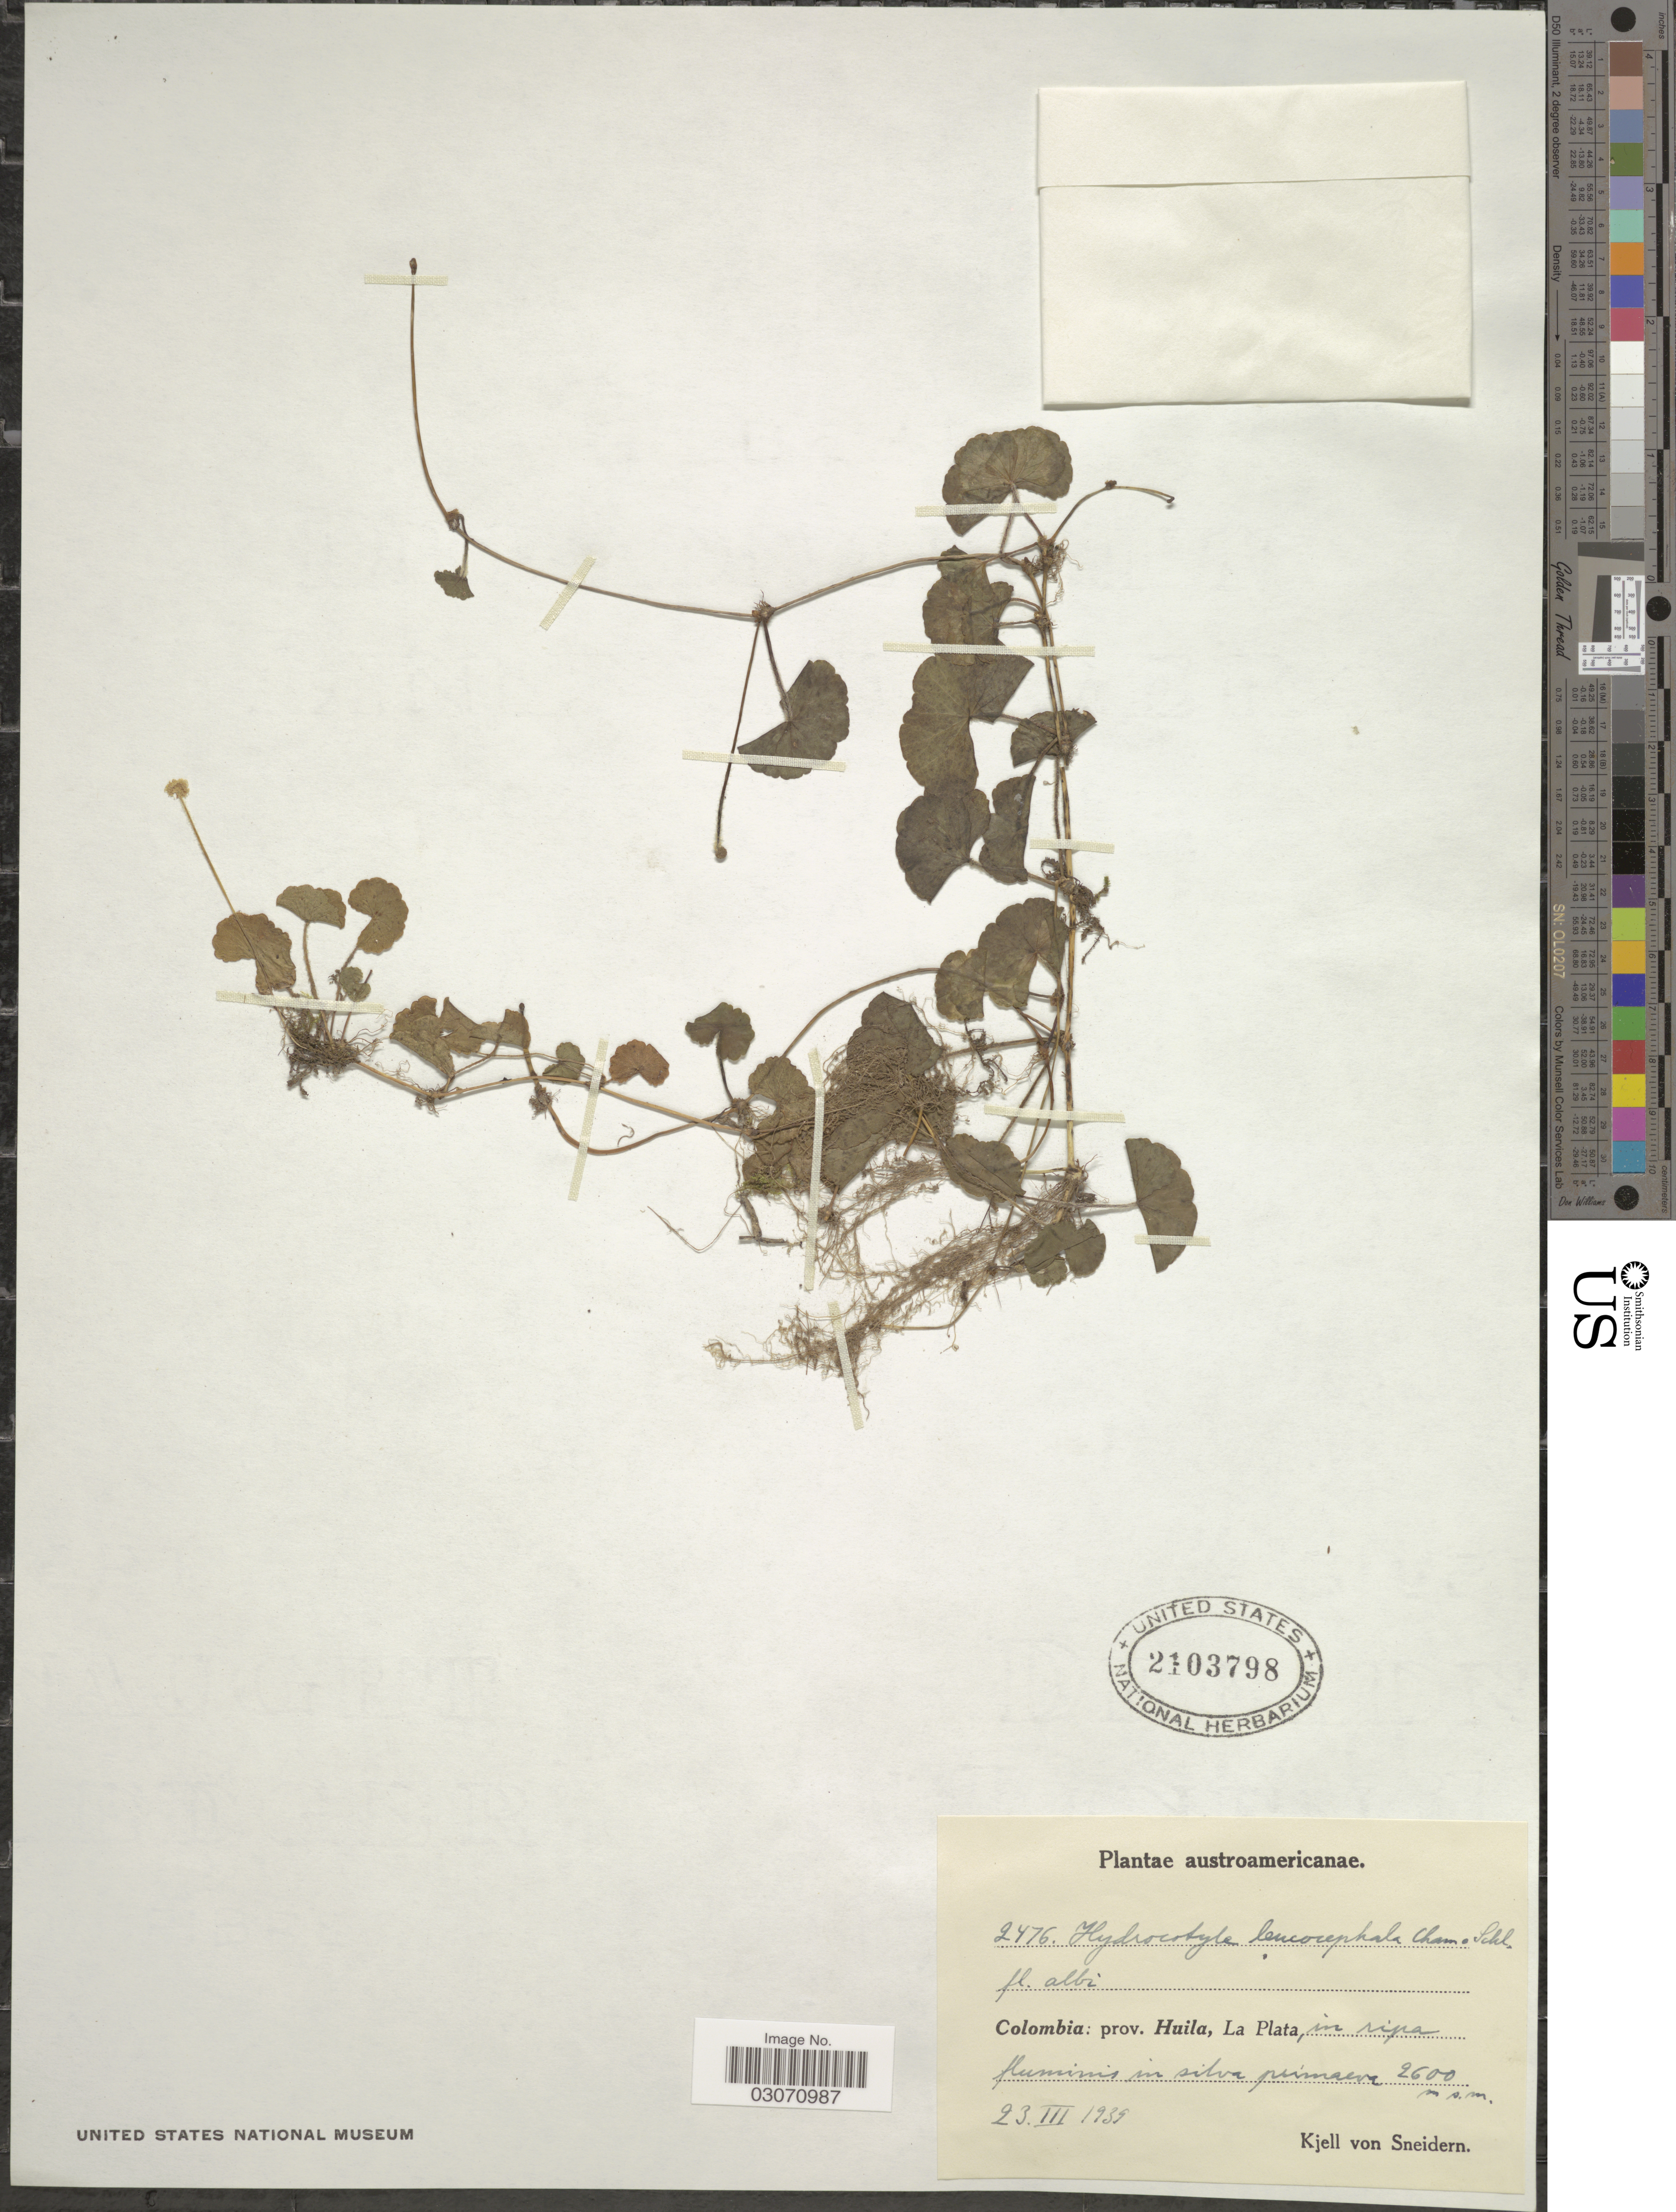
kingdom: Plantae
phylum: Tracheophyta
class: Magnoliopsida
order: Apiales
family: Araliaceae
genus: Hydrocotyle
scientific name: Hydrocotyle leucocephala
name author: Cham. & Schltdl.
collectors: K. von Sneidern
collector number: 2476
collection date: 1939-03-23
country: Colombia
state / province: Huila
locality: Prov. Huila, La Plata, in ripa fluminis in silva primaeva.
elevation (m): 2600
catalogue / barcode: US 2103798